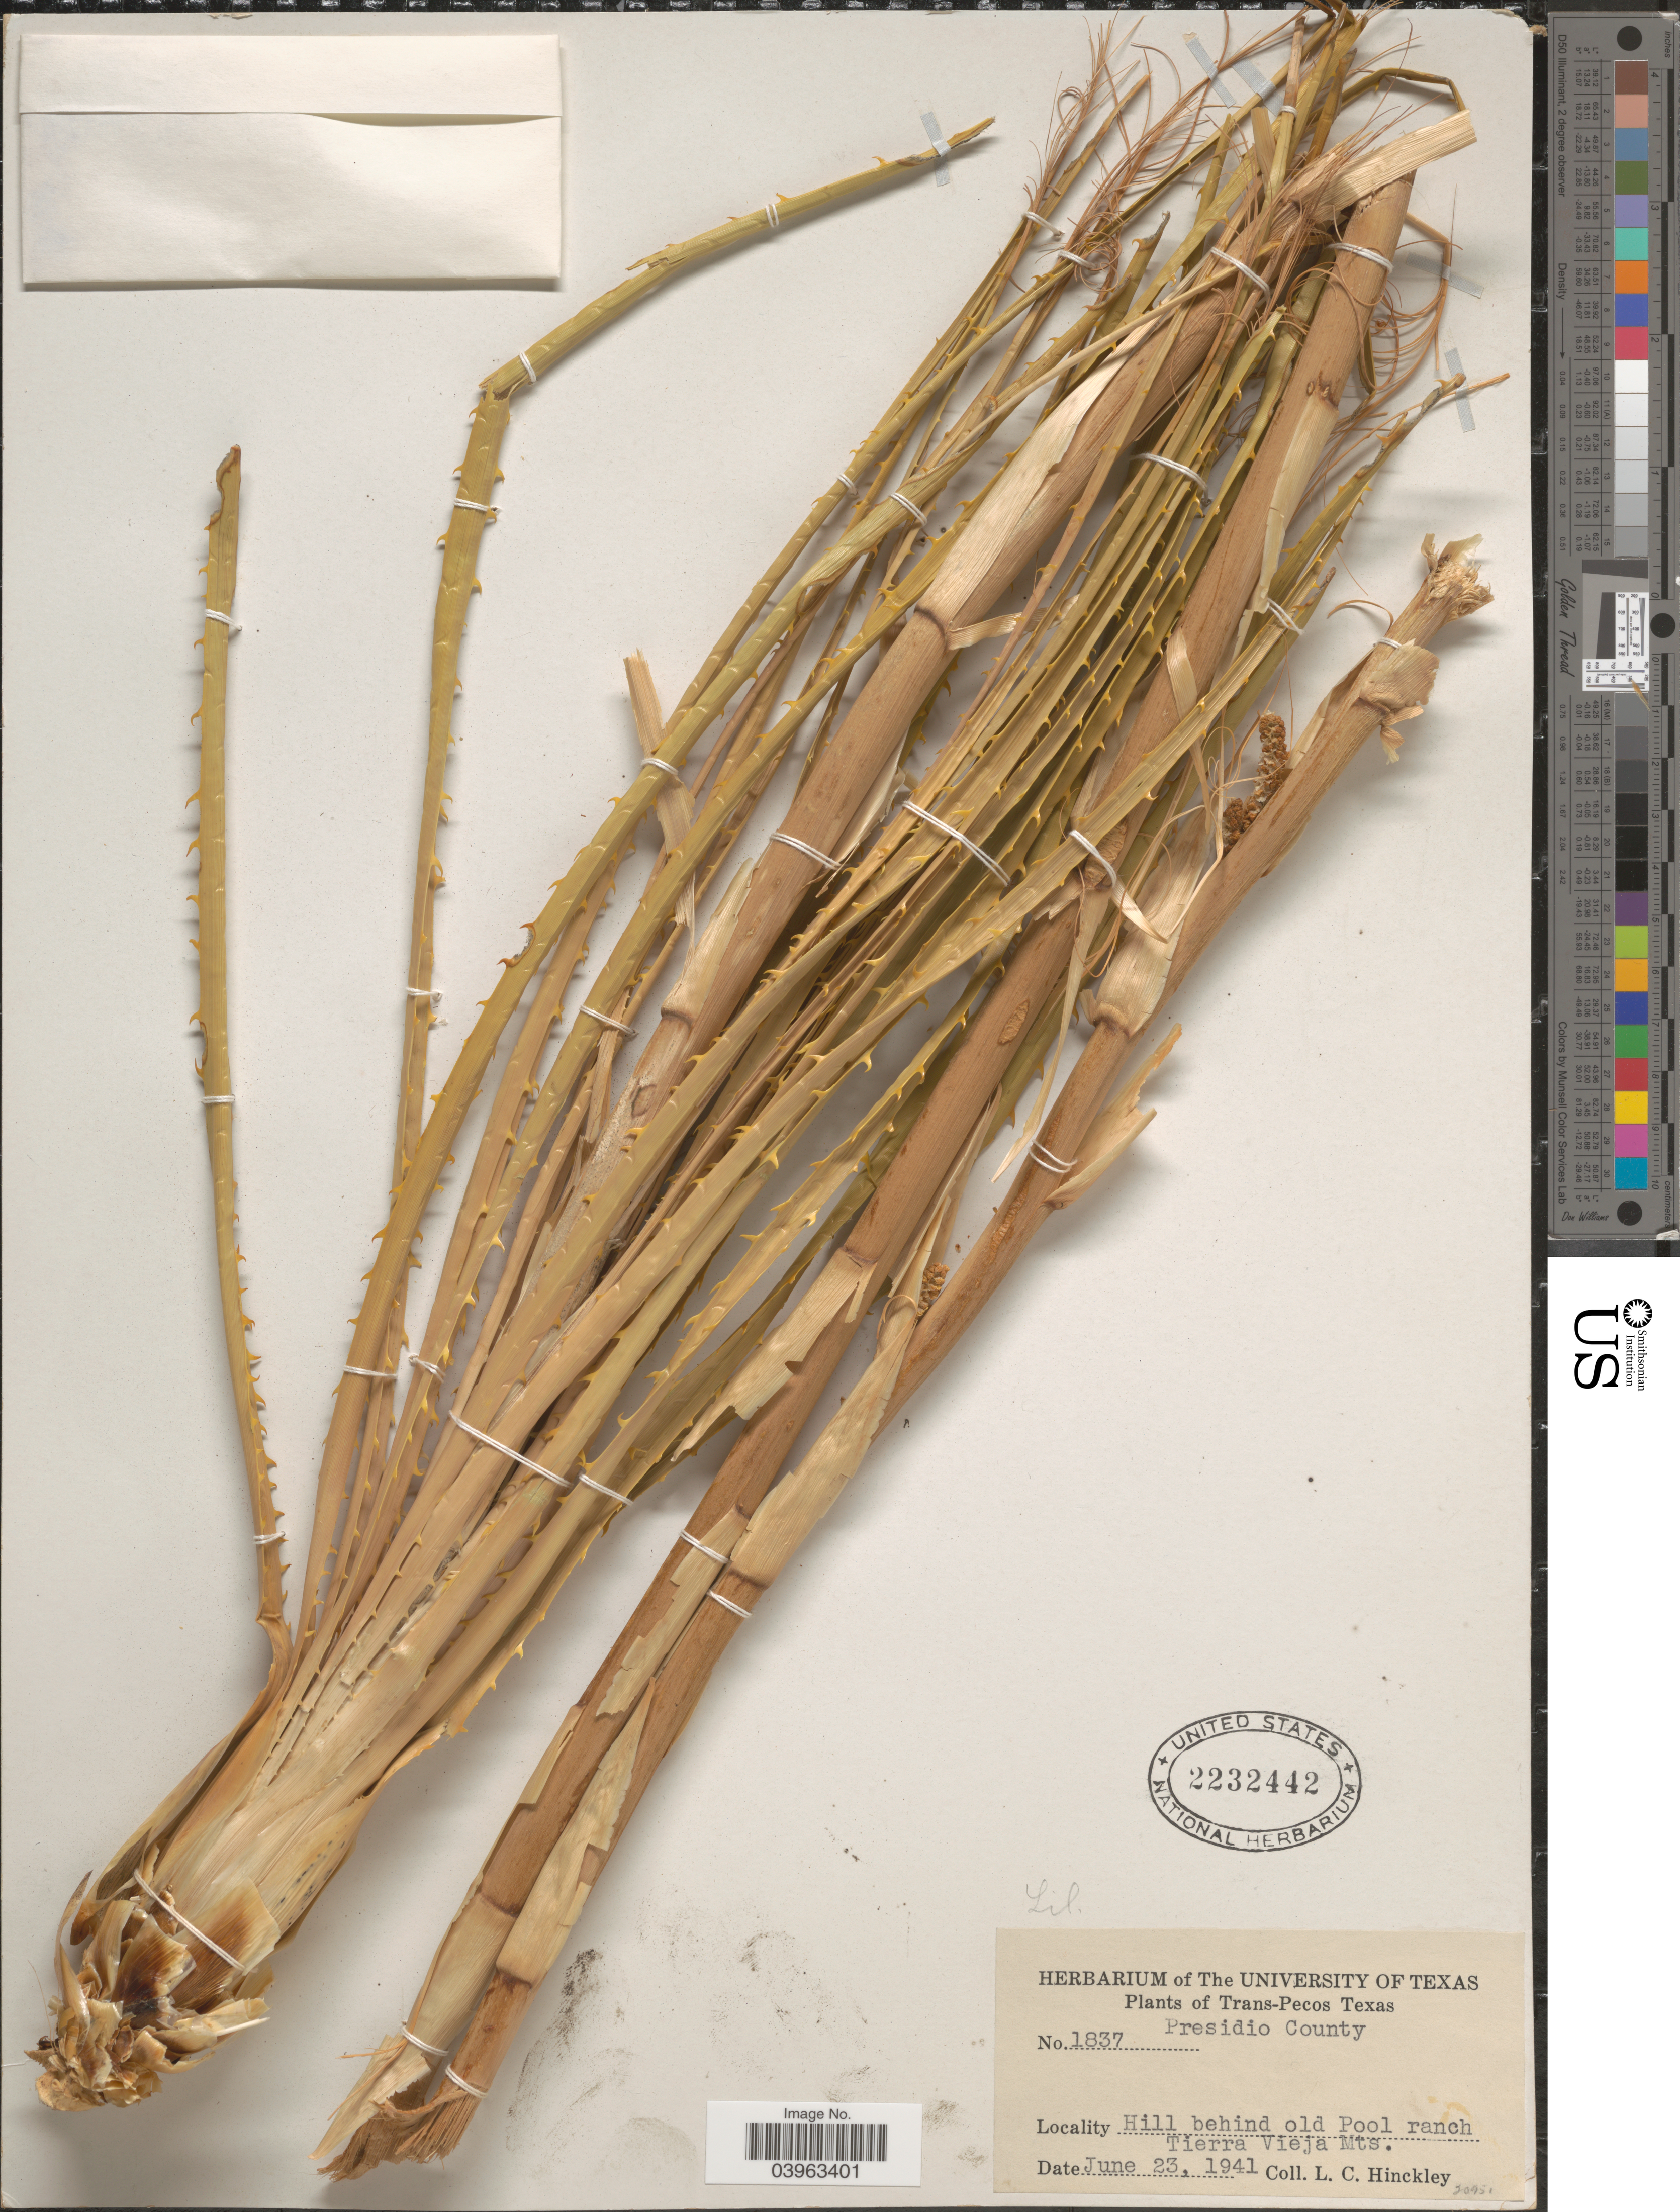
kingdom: Plantae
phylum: Tracheophyta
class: Liliopsida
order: Asparagales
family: Asparagaceae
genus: Dasylirion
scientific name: Dasylirion sp.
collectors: L. Hinckley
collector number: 1837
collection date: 1941-06-23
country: United States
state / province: Texas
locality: Trans-Pecos Texas. Presidio County. Hill behind old Pool ranch. Tierra Vieja Mts.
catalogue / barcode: US 2232442